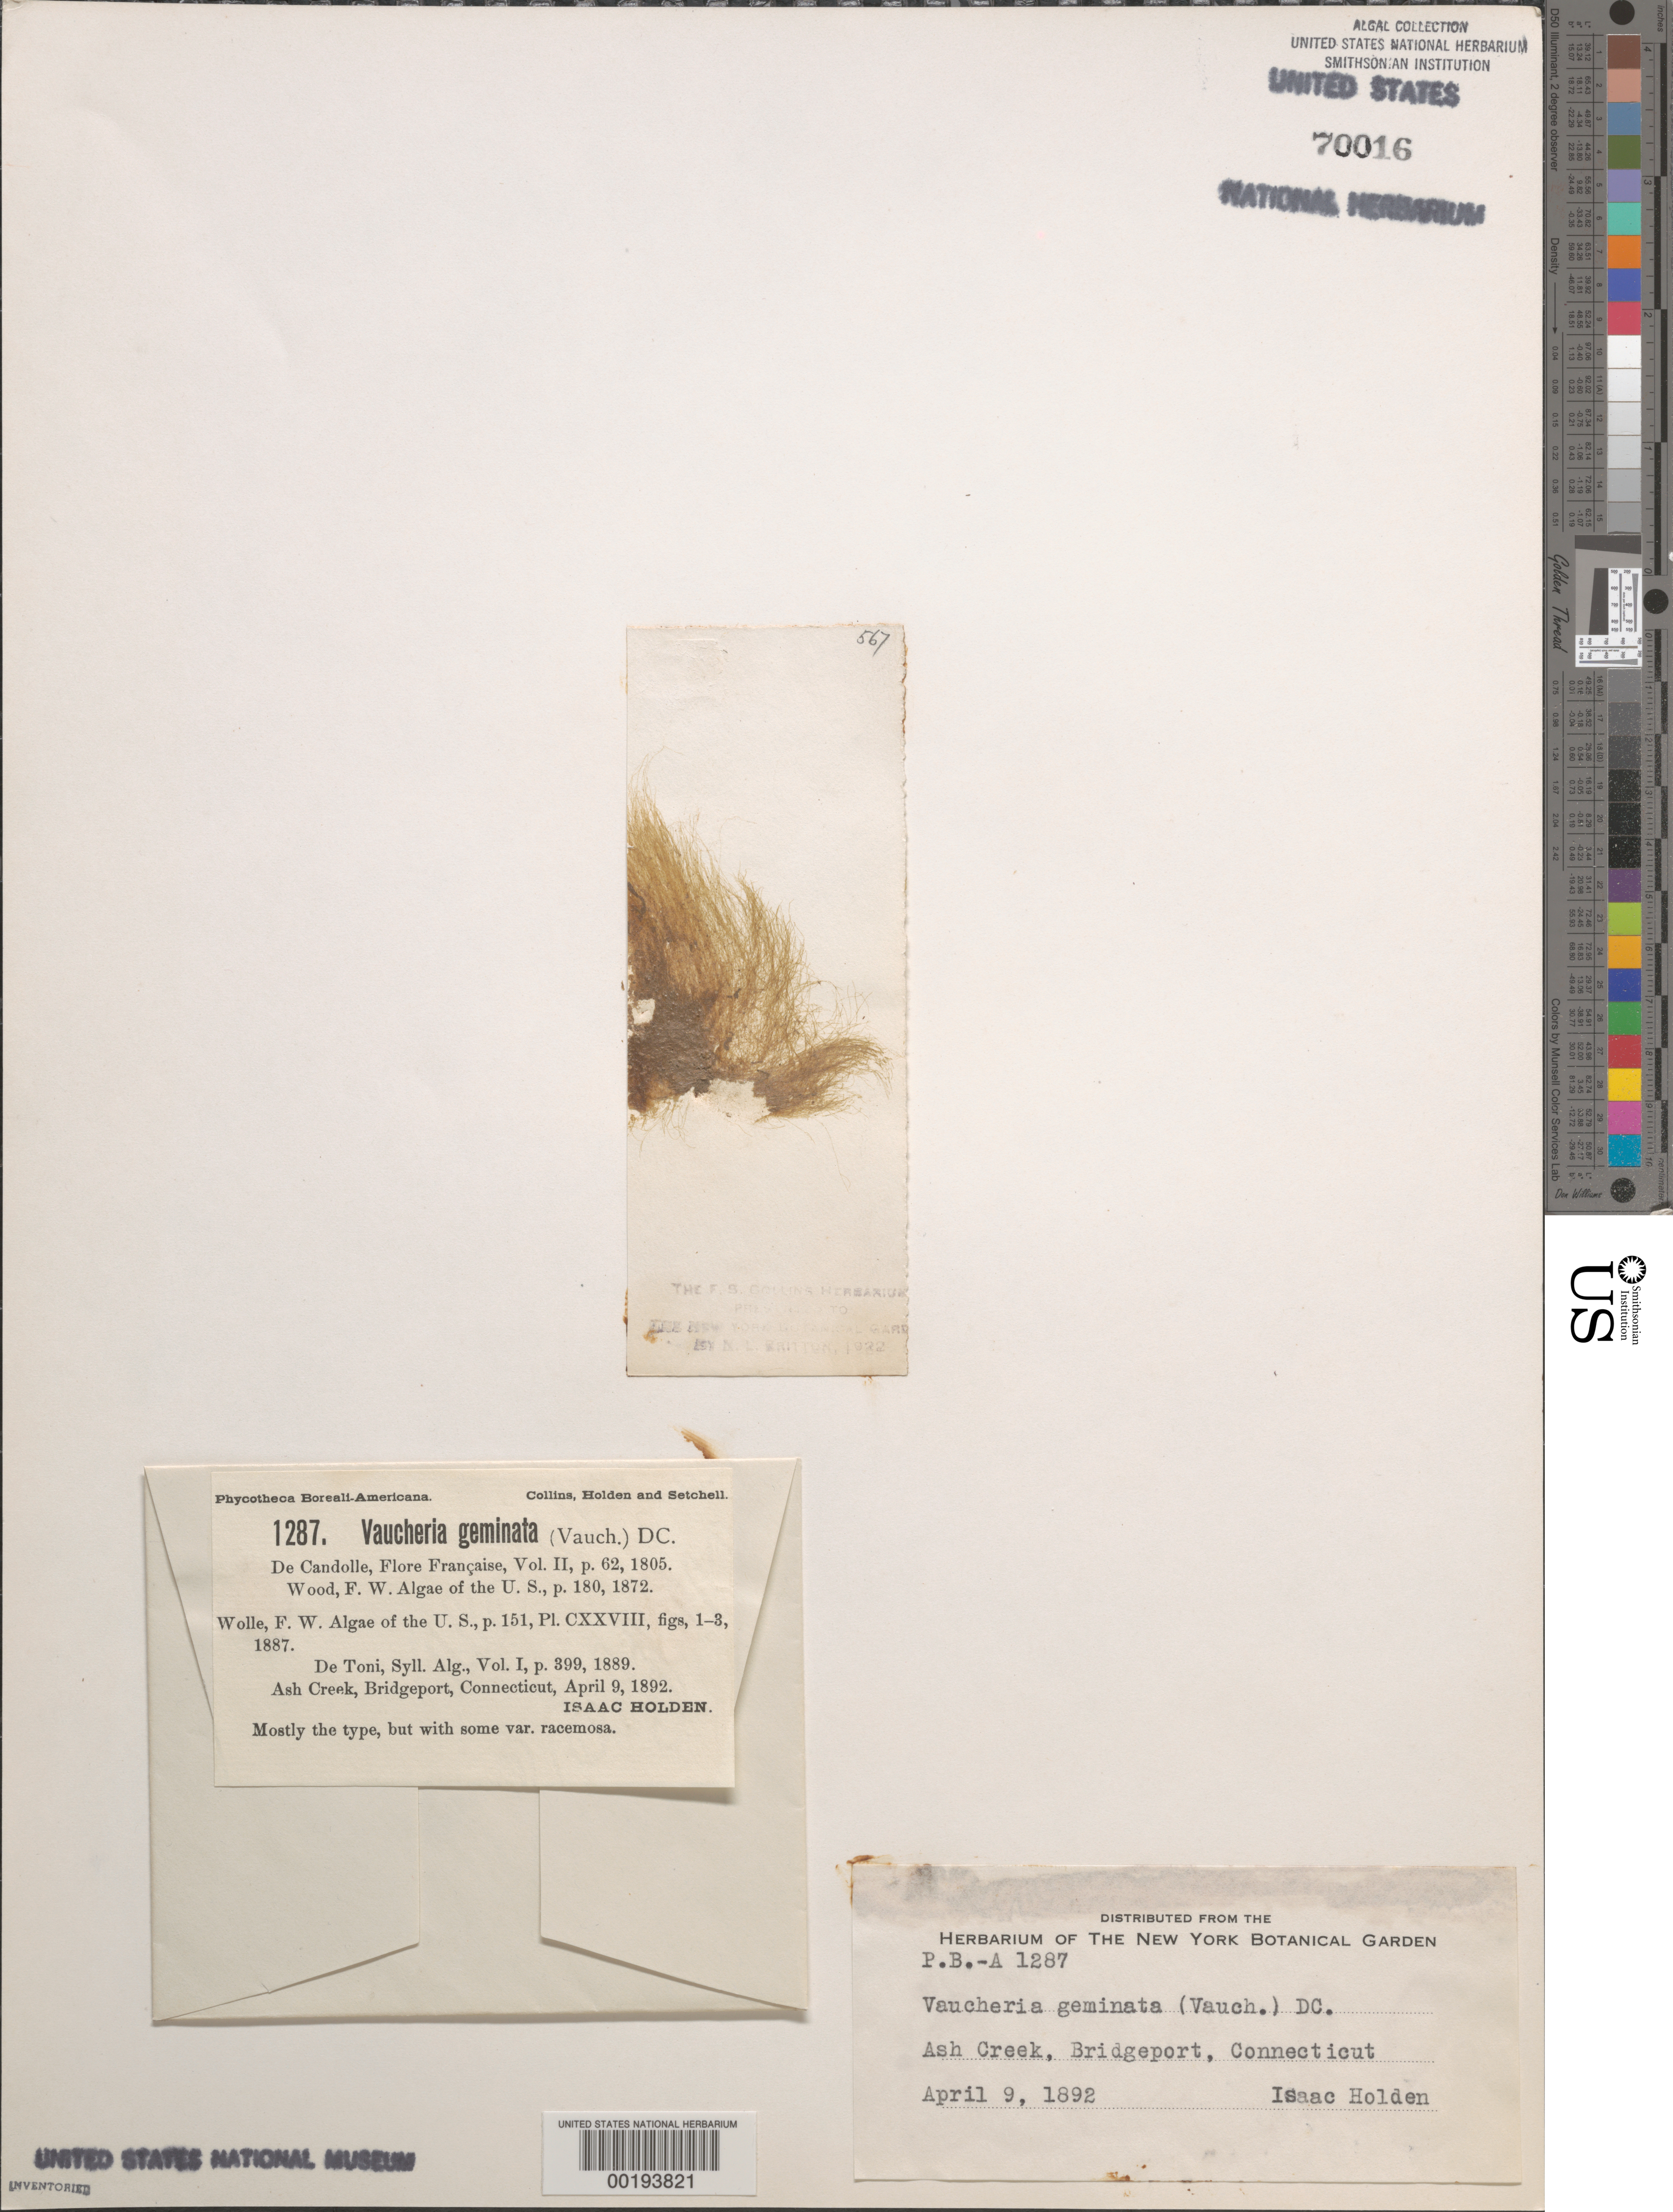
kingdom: Chromista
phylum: Ochrophyta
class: Xanthophyceae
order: Vaucheriales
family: Vaucheriaceae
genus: Vaucheria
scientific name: Vaucheria geminata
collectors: I. Holden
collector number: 567 & PB-A 1287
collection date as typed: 09 Apr 1892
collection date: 1892-04-09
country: United States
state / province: Connecticut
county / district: Fairfield County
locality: Ash Creek, Bridgeport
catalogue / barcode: US 70016